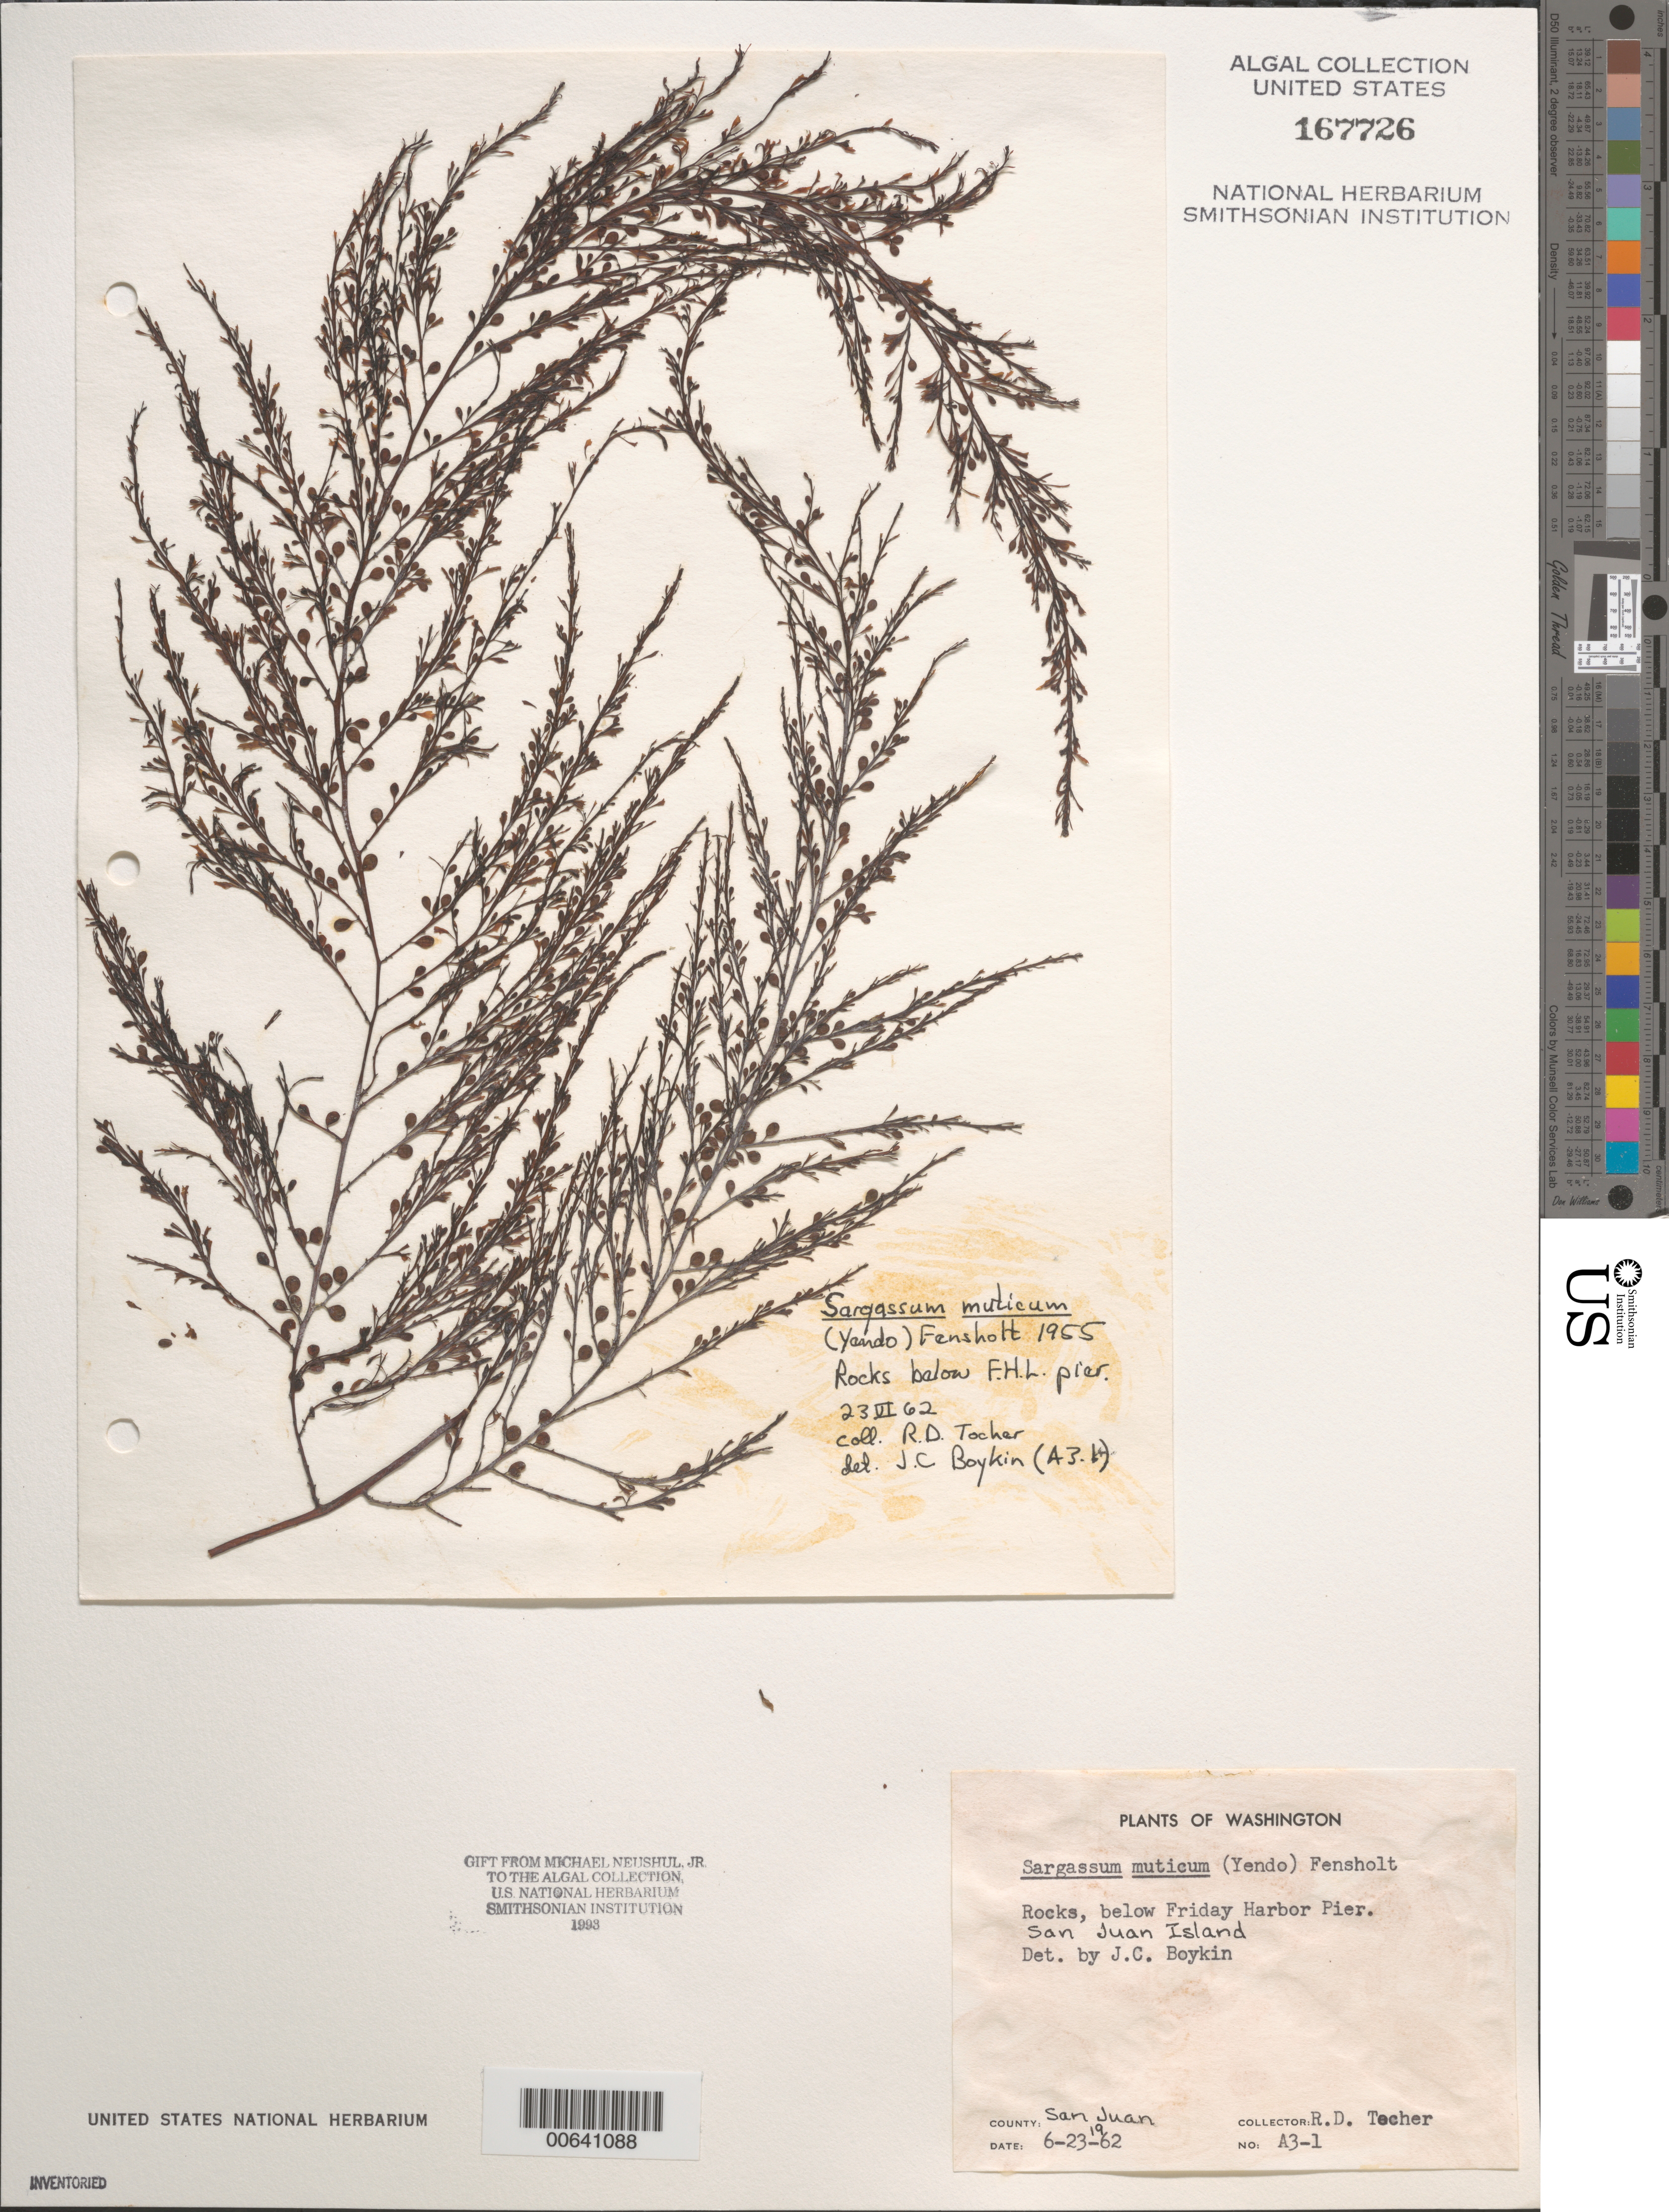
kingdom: Chromista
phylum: Ochrophyta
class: Phaeophyceae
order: Fucales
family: Sargassaceae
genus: Sargassum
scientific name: Sargassum muticum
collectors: R. Tocher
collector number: A3-1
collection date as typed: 23 Jun 1962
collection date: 1962-06-23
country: United States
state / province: Washington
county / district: San Juan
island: San Juan Island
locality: Rocks below Friday Harbor Pier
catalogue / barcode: US 167726